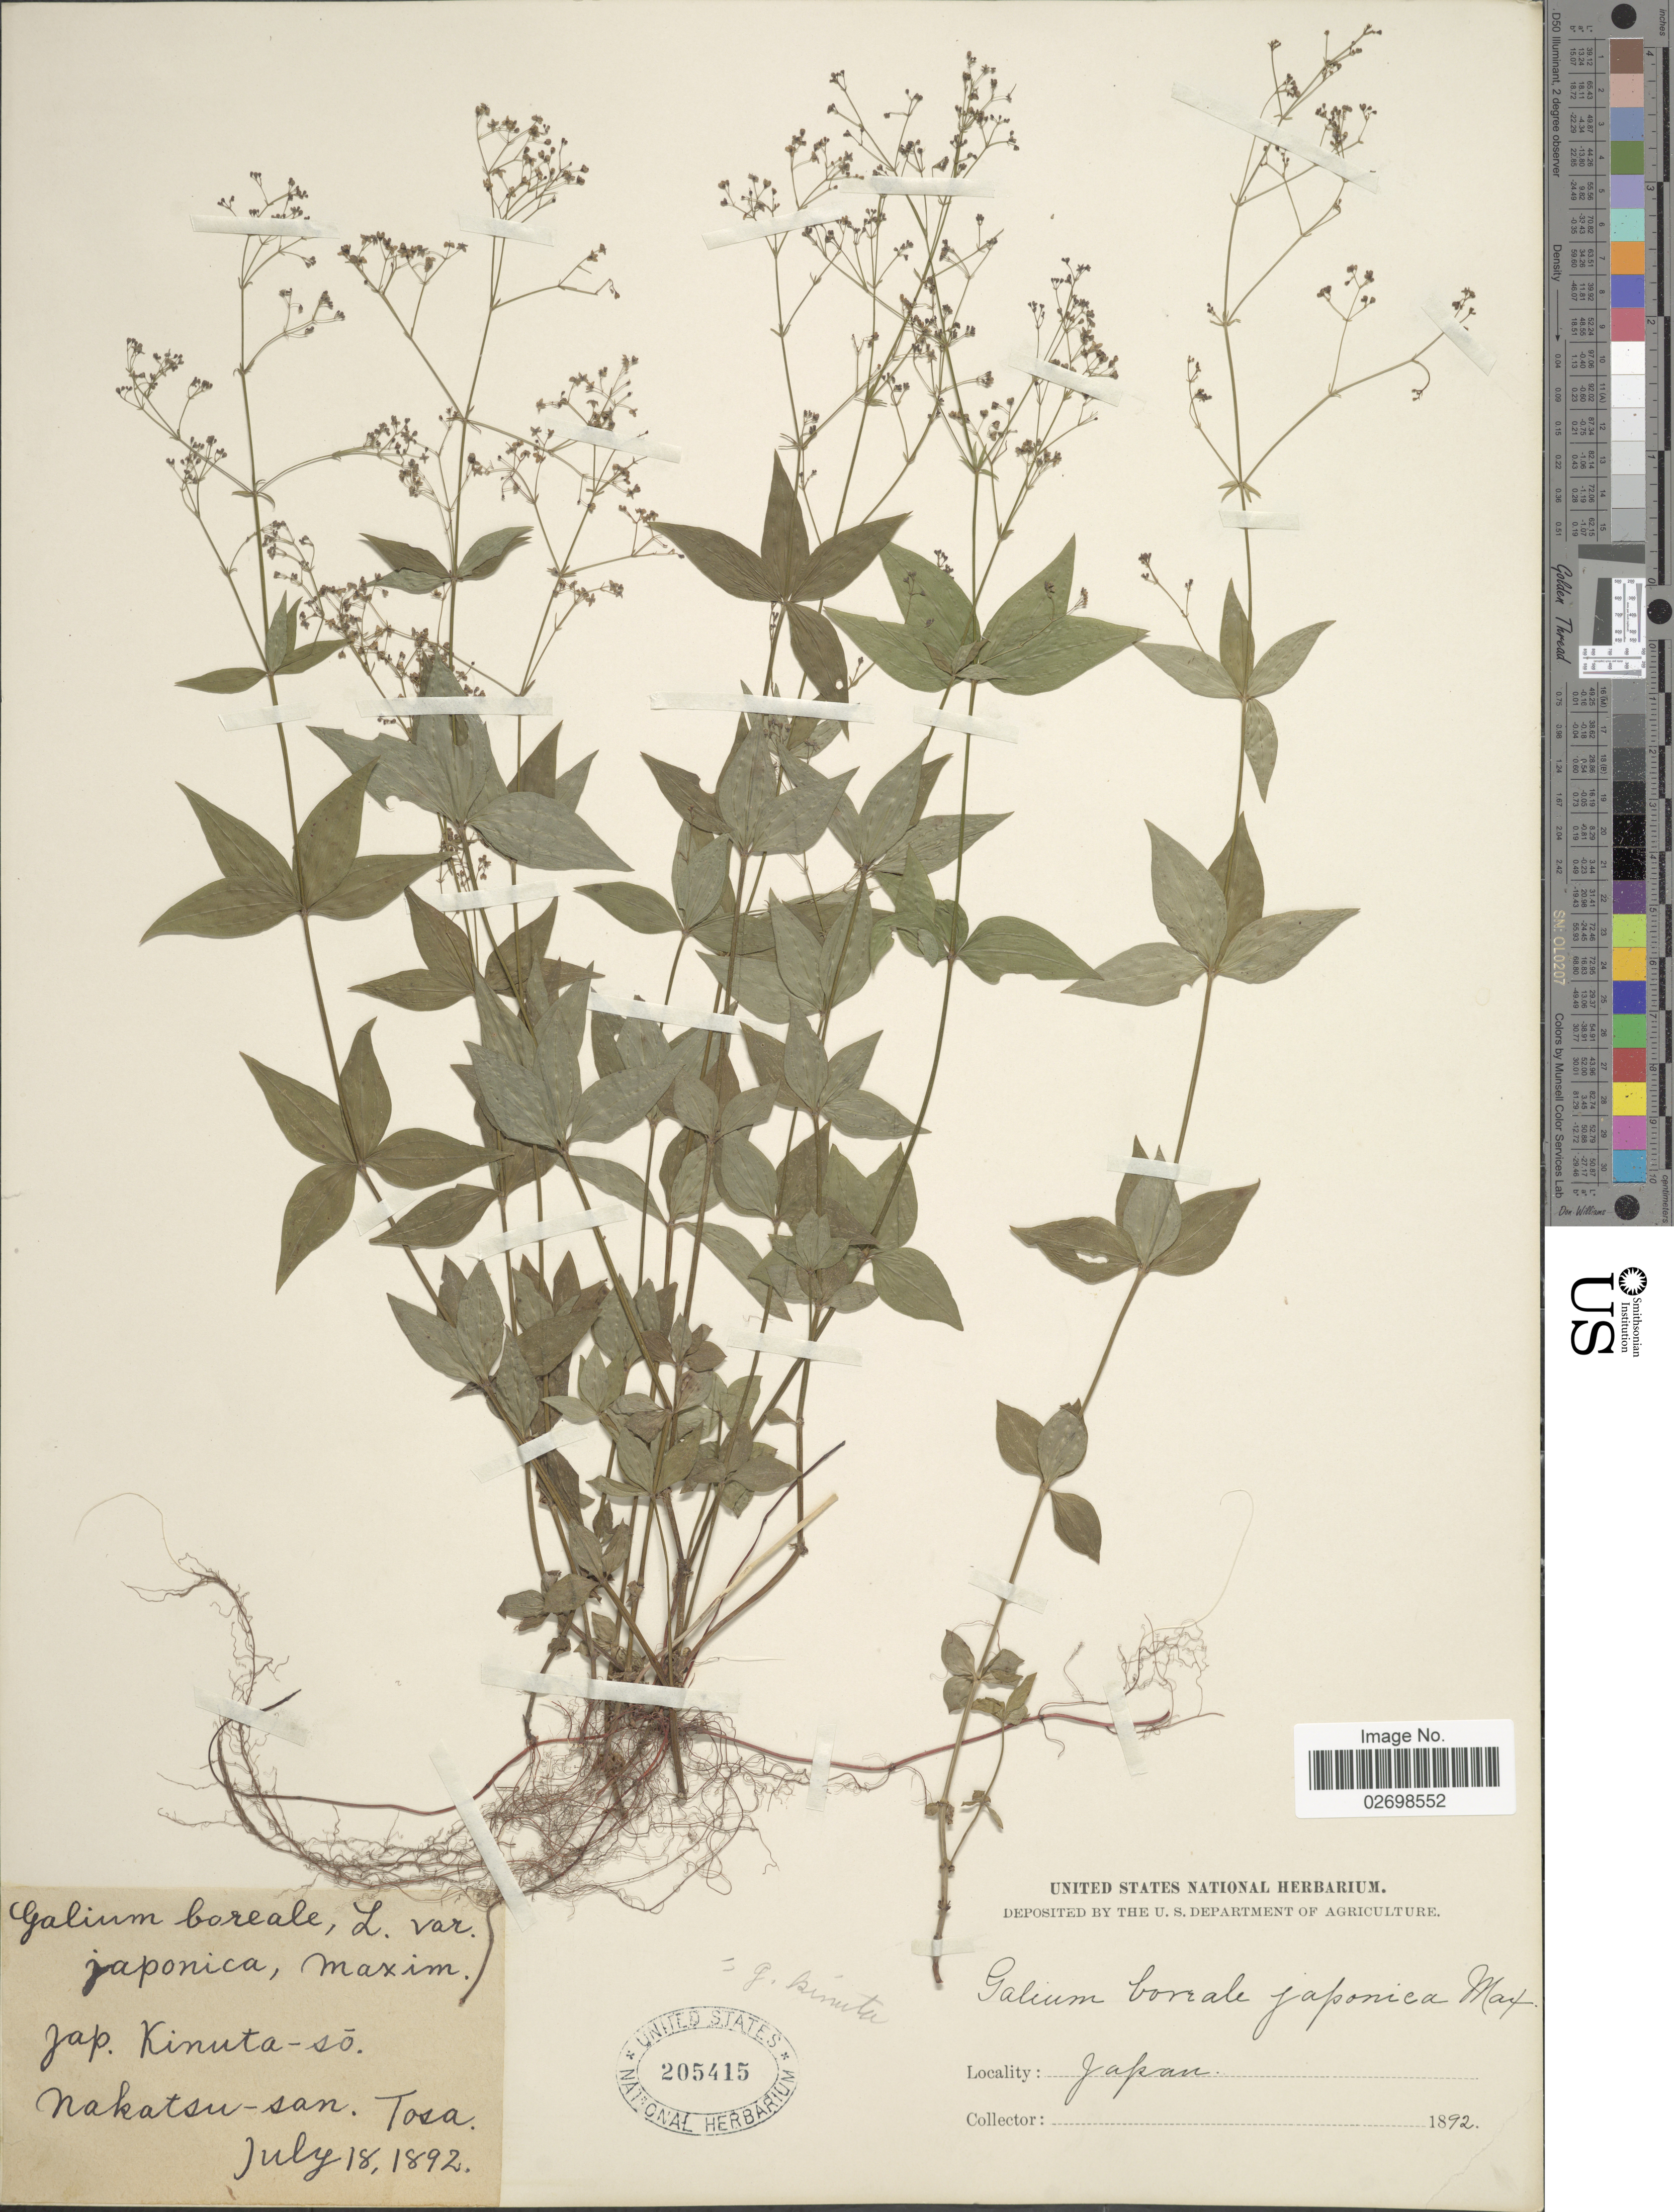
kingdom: Plantae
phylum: Tracheophyta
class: Magnoliopsida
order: Gentianales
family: Rubiaceae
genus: Galium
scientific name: Galium kinuta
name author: Nakai & H. Hara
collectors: ex herb. United States National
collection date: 1892-07-18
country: Japan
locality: Nakatsu-san, Tosa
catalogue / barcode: US 205415